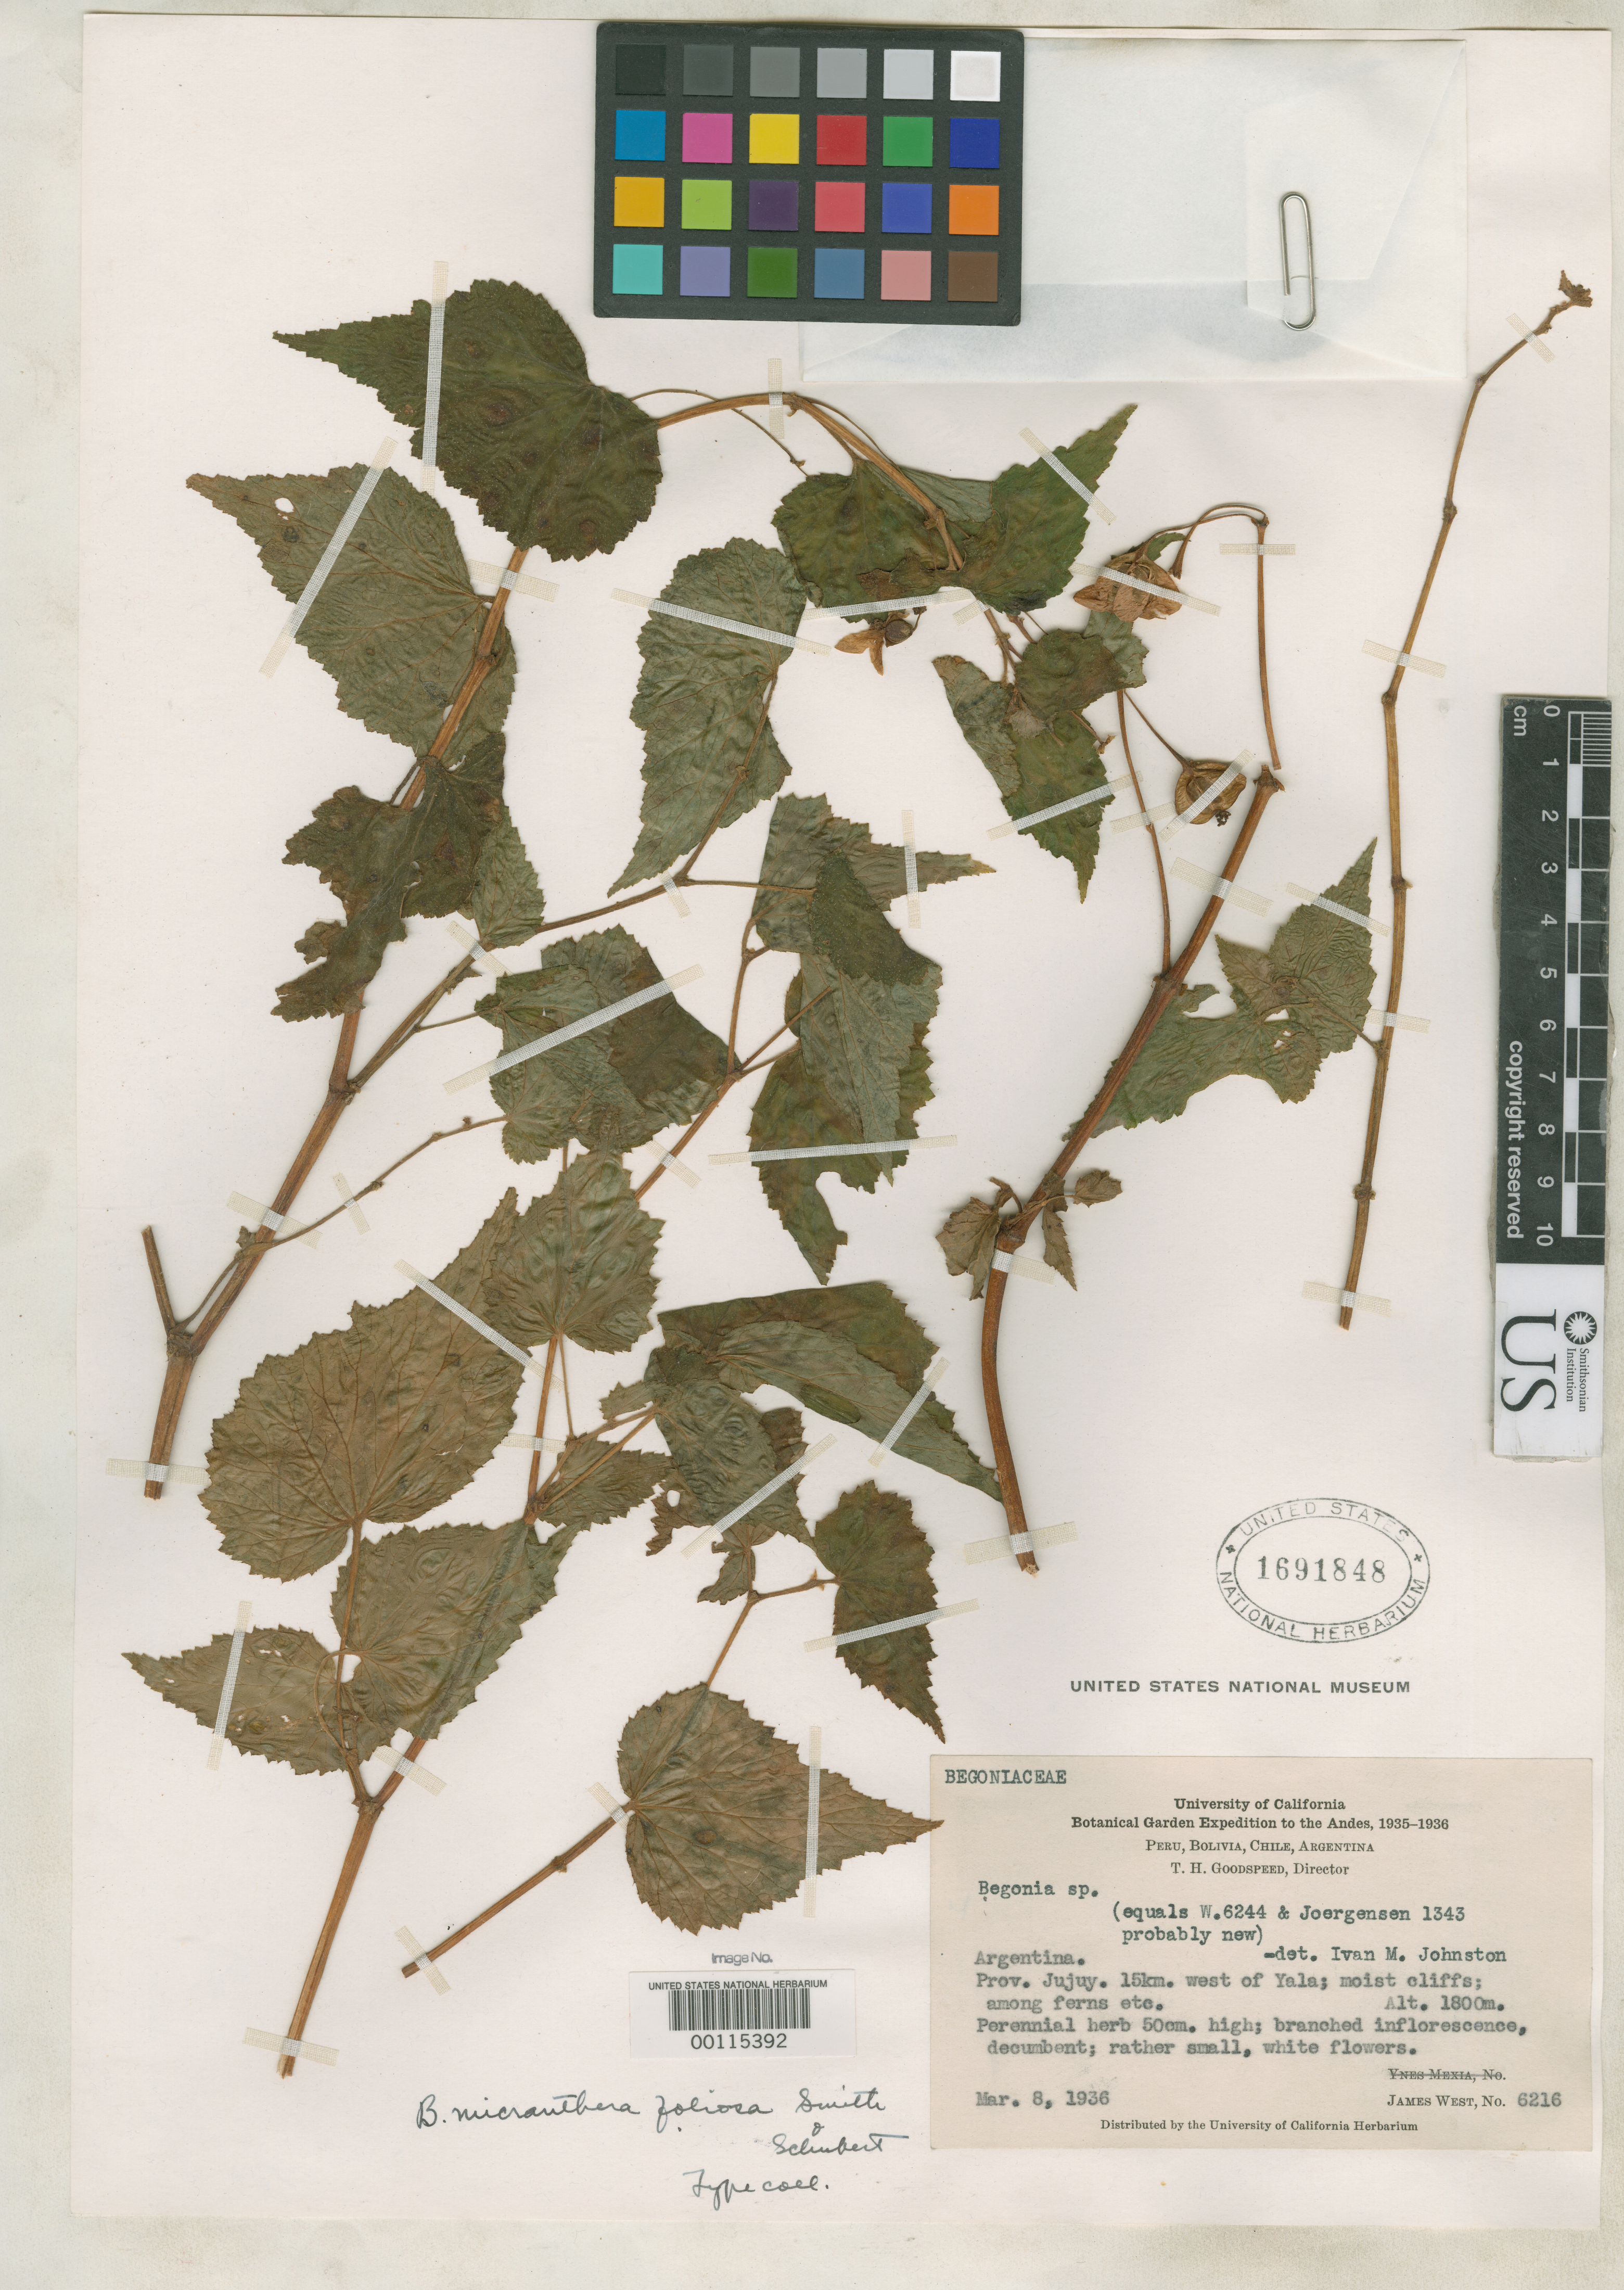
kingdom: Plantae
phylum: Tracheophyta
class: Magnoliopsida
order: Cucurbitales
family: Begoniaceae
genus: Begonia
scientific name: Begonia micranthera var. foliosa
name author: L.B. Sm. & B.G. Schub.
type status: Isotype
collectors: J. West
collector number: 6216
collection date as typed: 08 Mar 1936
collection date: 1936-03-08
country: Argentina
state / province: Jujuy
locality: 15 km W of Yala.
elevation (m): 1800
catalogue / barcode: US 1691848